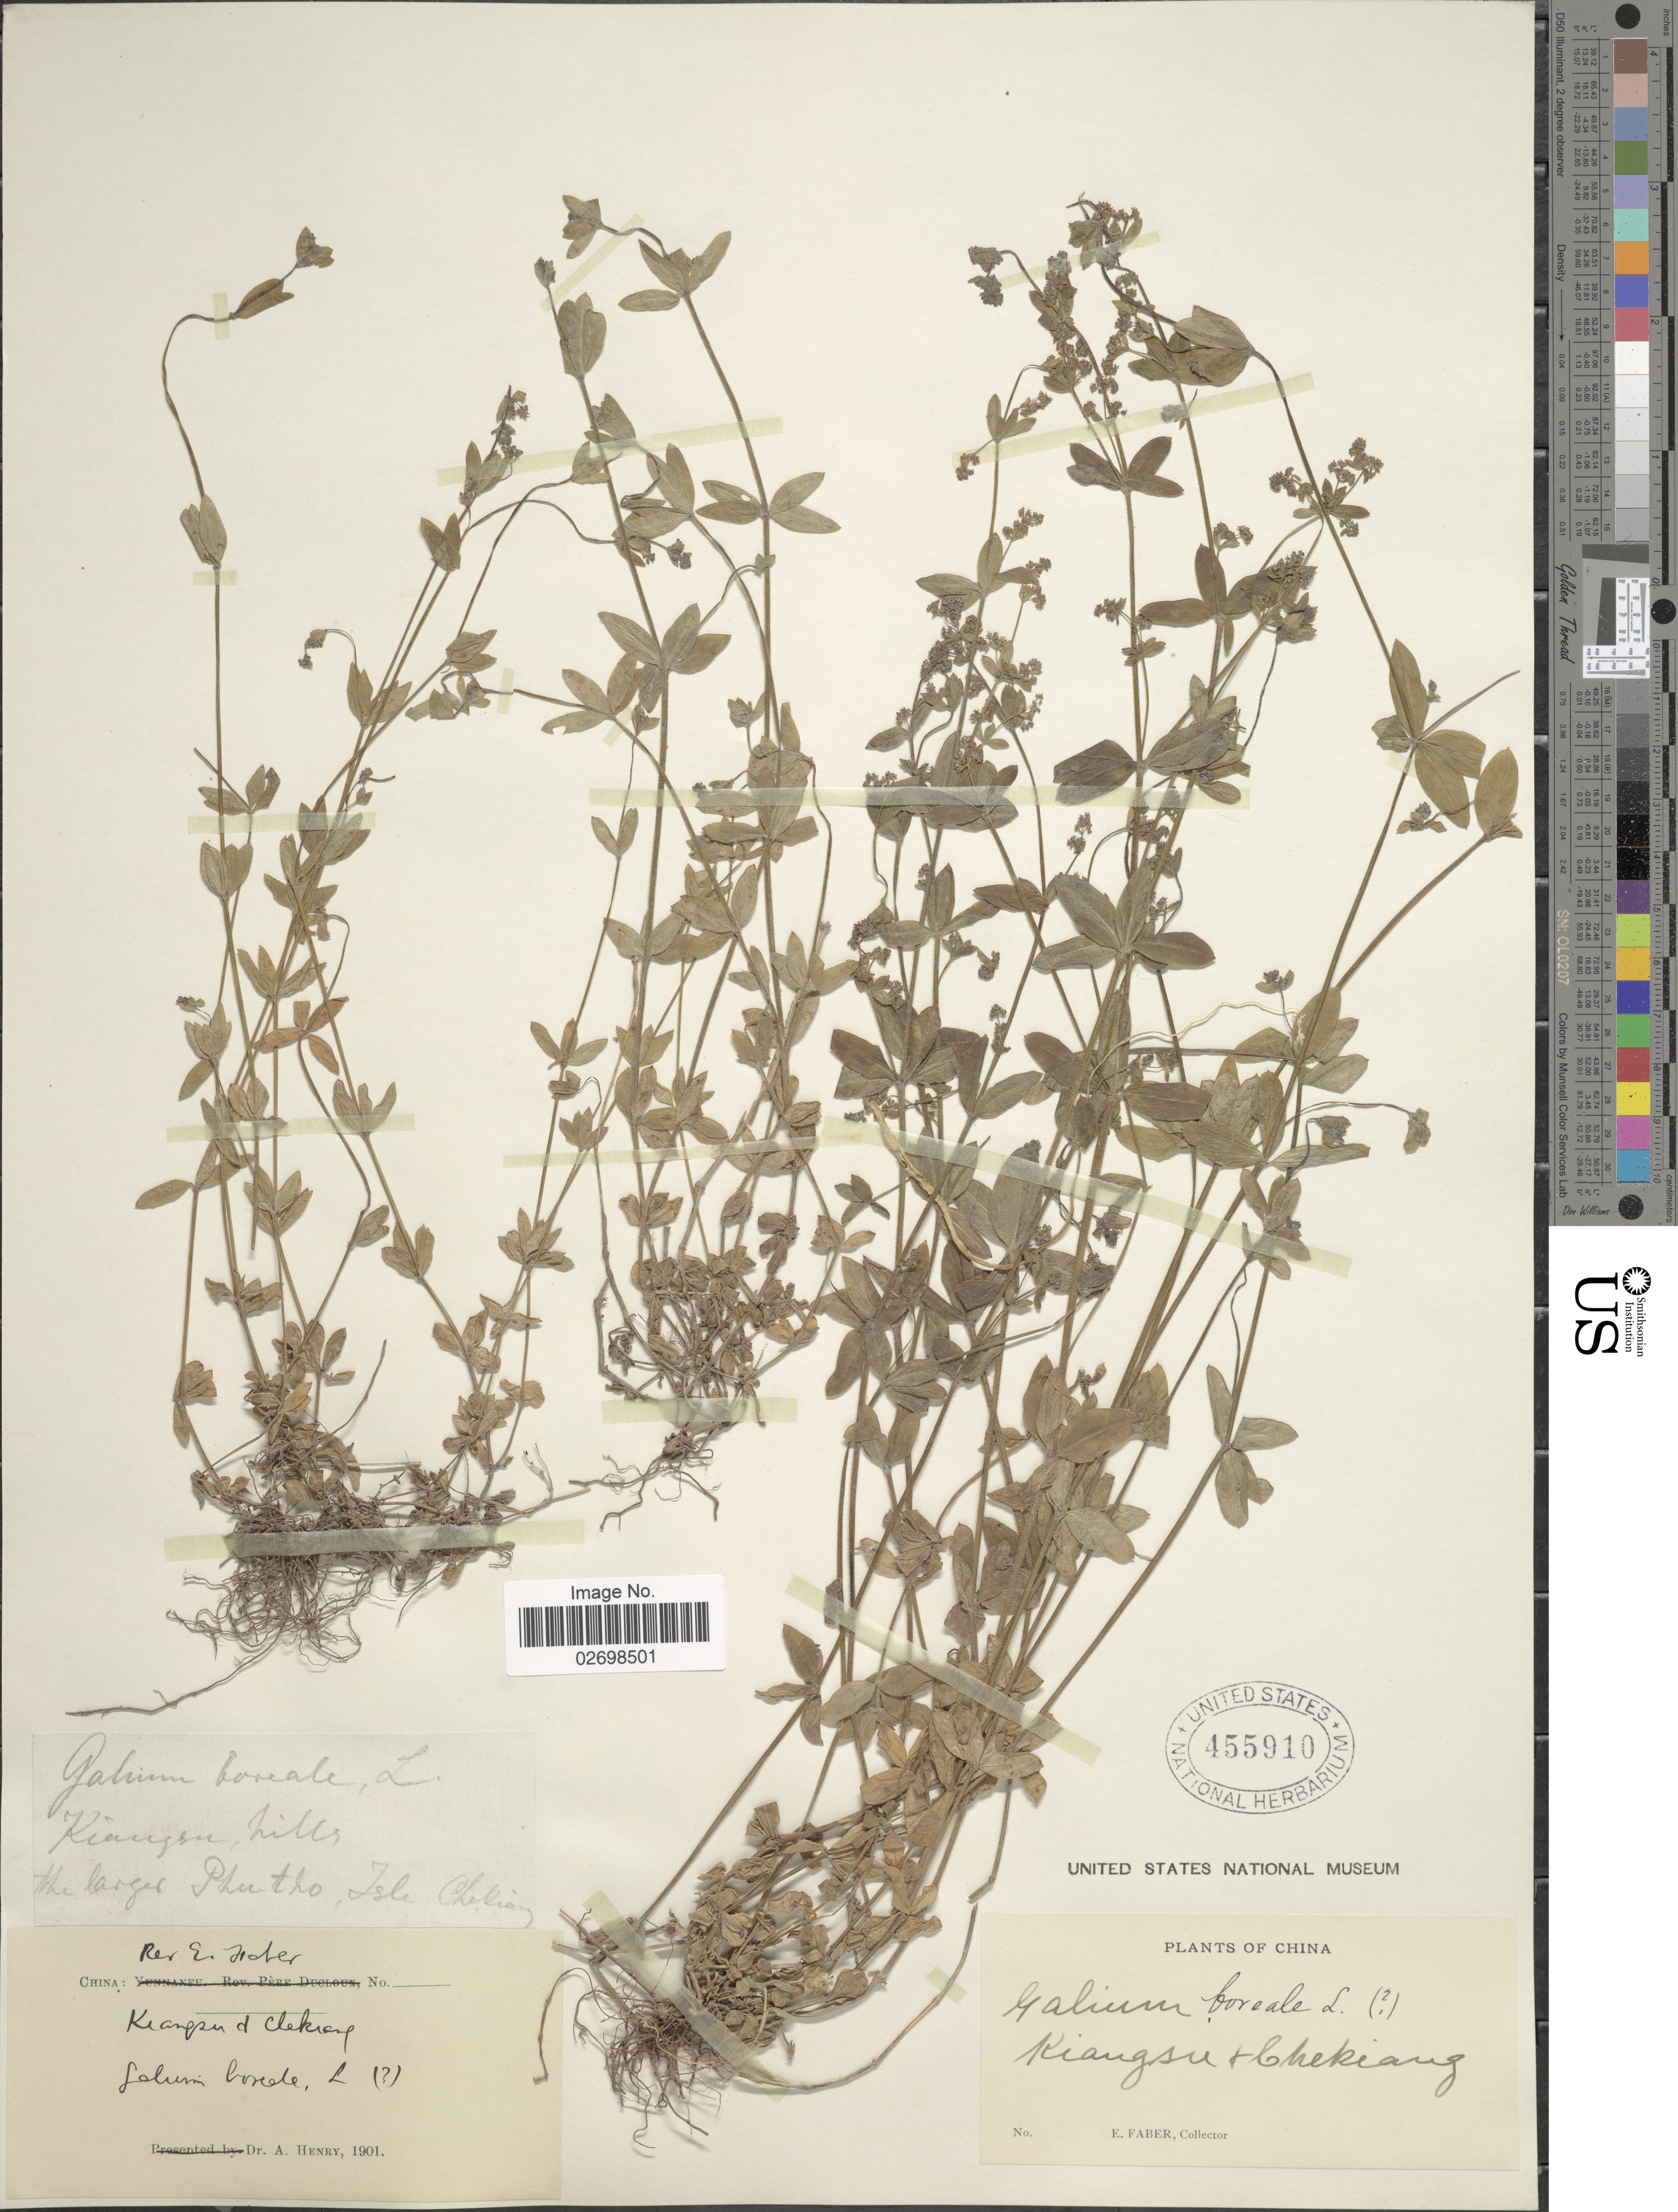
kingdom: Plantae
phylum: Tracheophyta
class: Magnoliopsida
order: Gentianales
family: Rubiaceae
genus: Galium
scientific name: Galium boreale L.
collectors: E. Faber & A. Henry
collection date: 1901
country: China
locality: Kiangsu + Chekiang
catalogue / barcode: US 455910